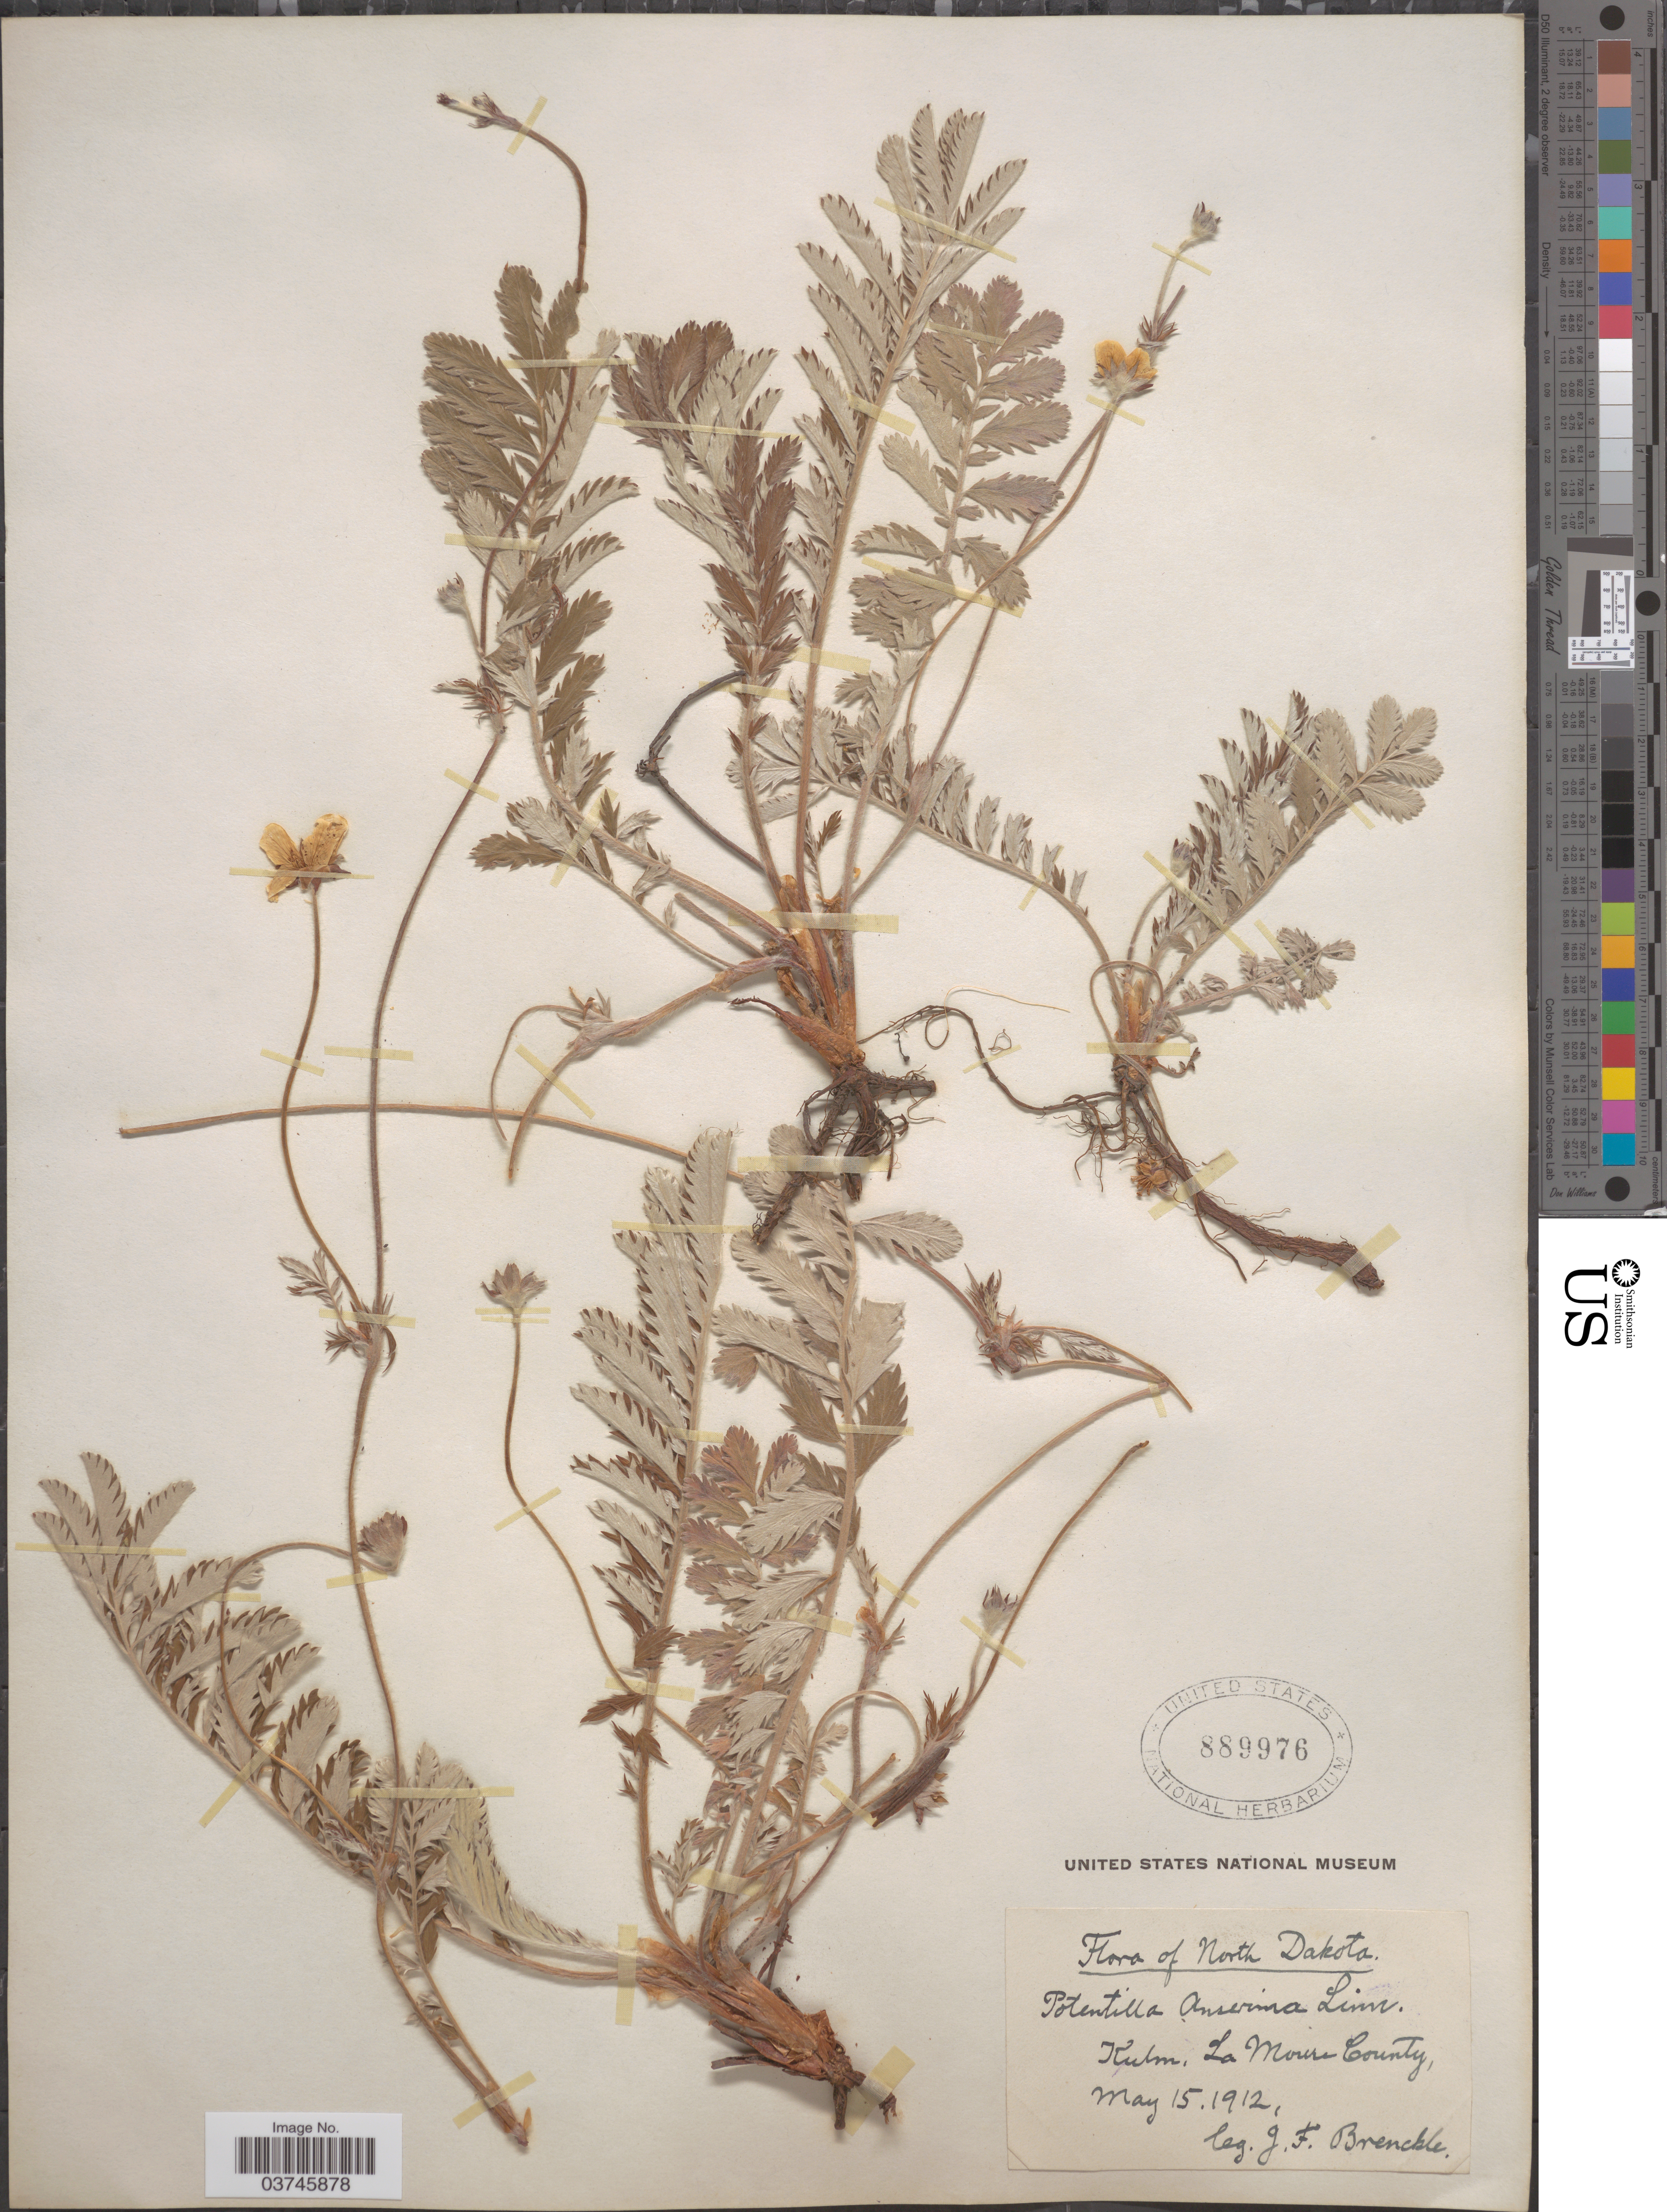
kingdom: Plantae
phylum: Tracheophyta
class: Magnoliopsida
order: Rosales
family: Rosaceae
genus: Argentina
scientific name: Argentina anserina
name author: (L.) Rydb.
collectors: J. Brenckle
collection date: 1912-05-15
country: United States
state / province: North Dakota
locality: Kulm, La Moure County.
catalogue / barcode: US 889976